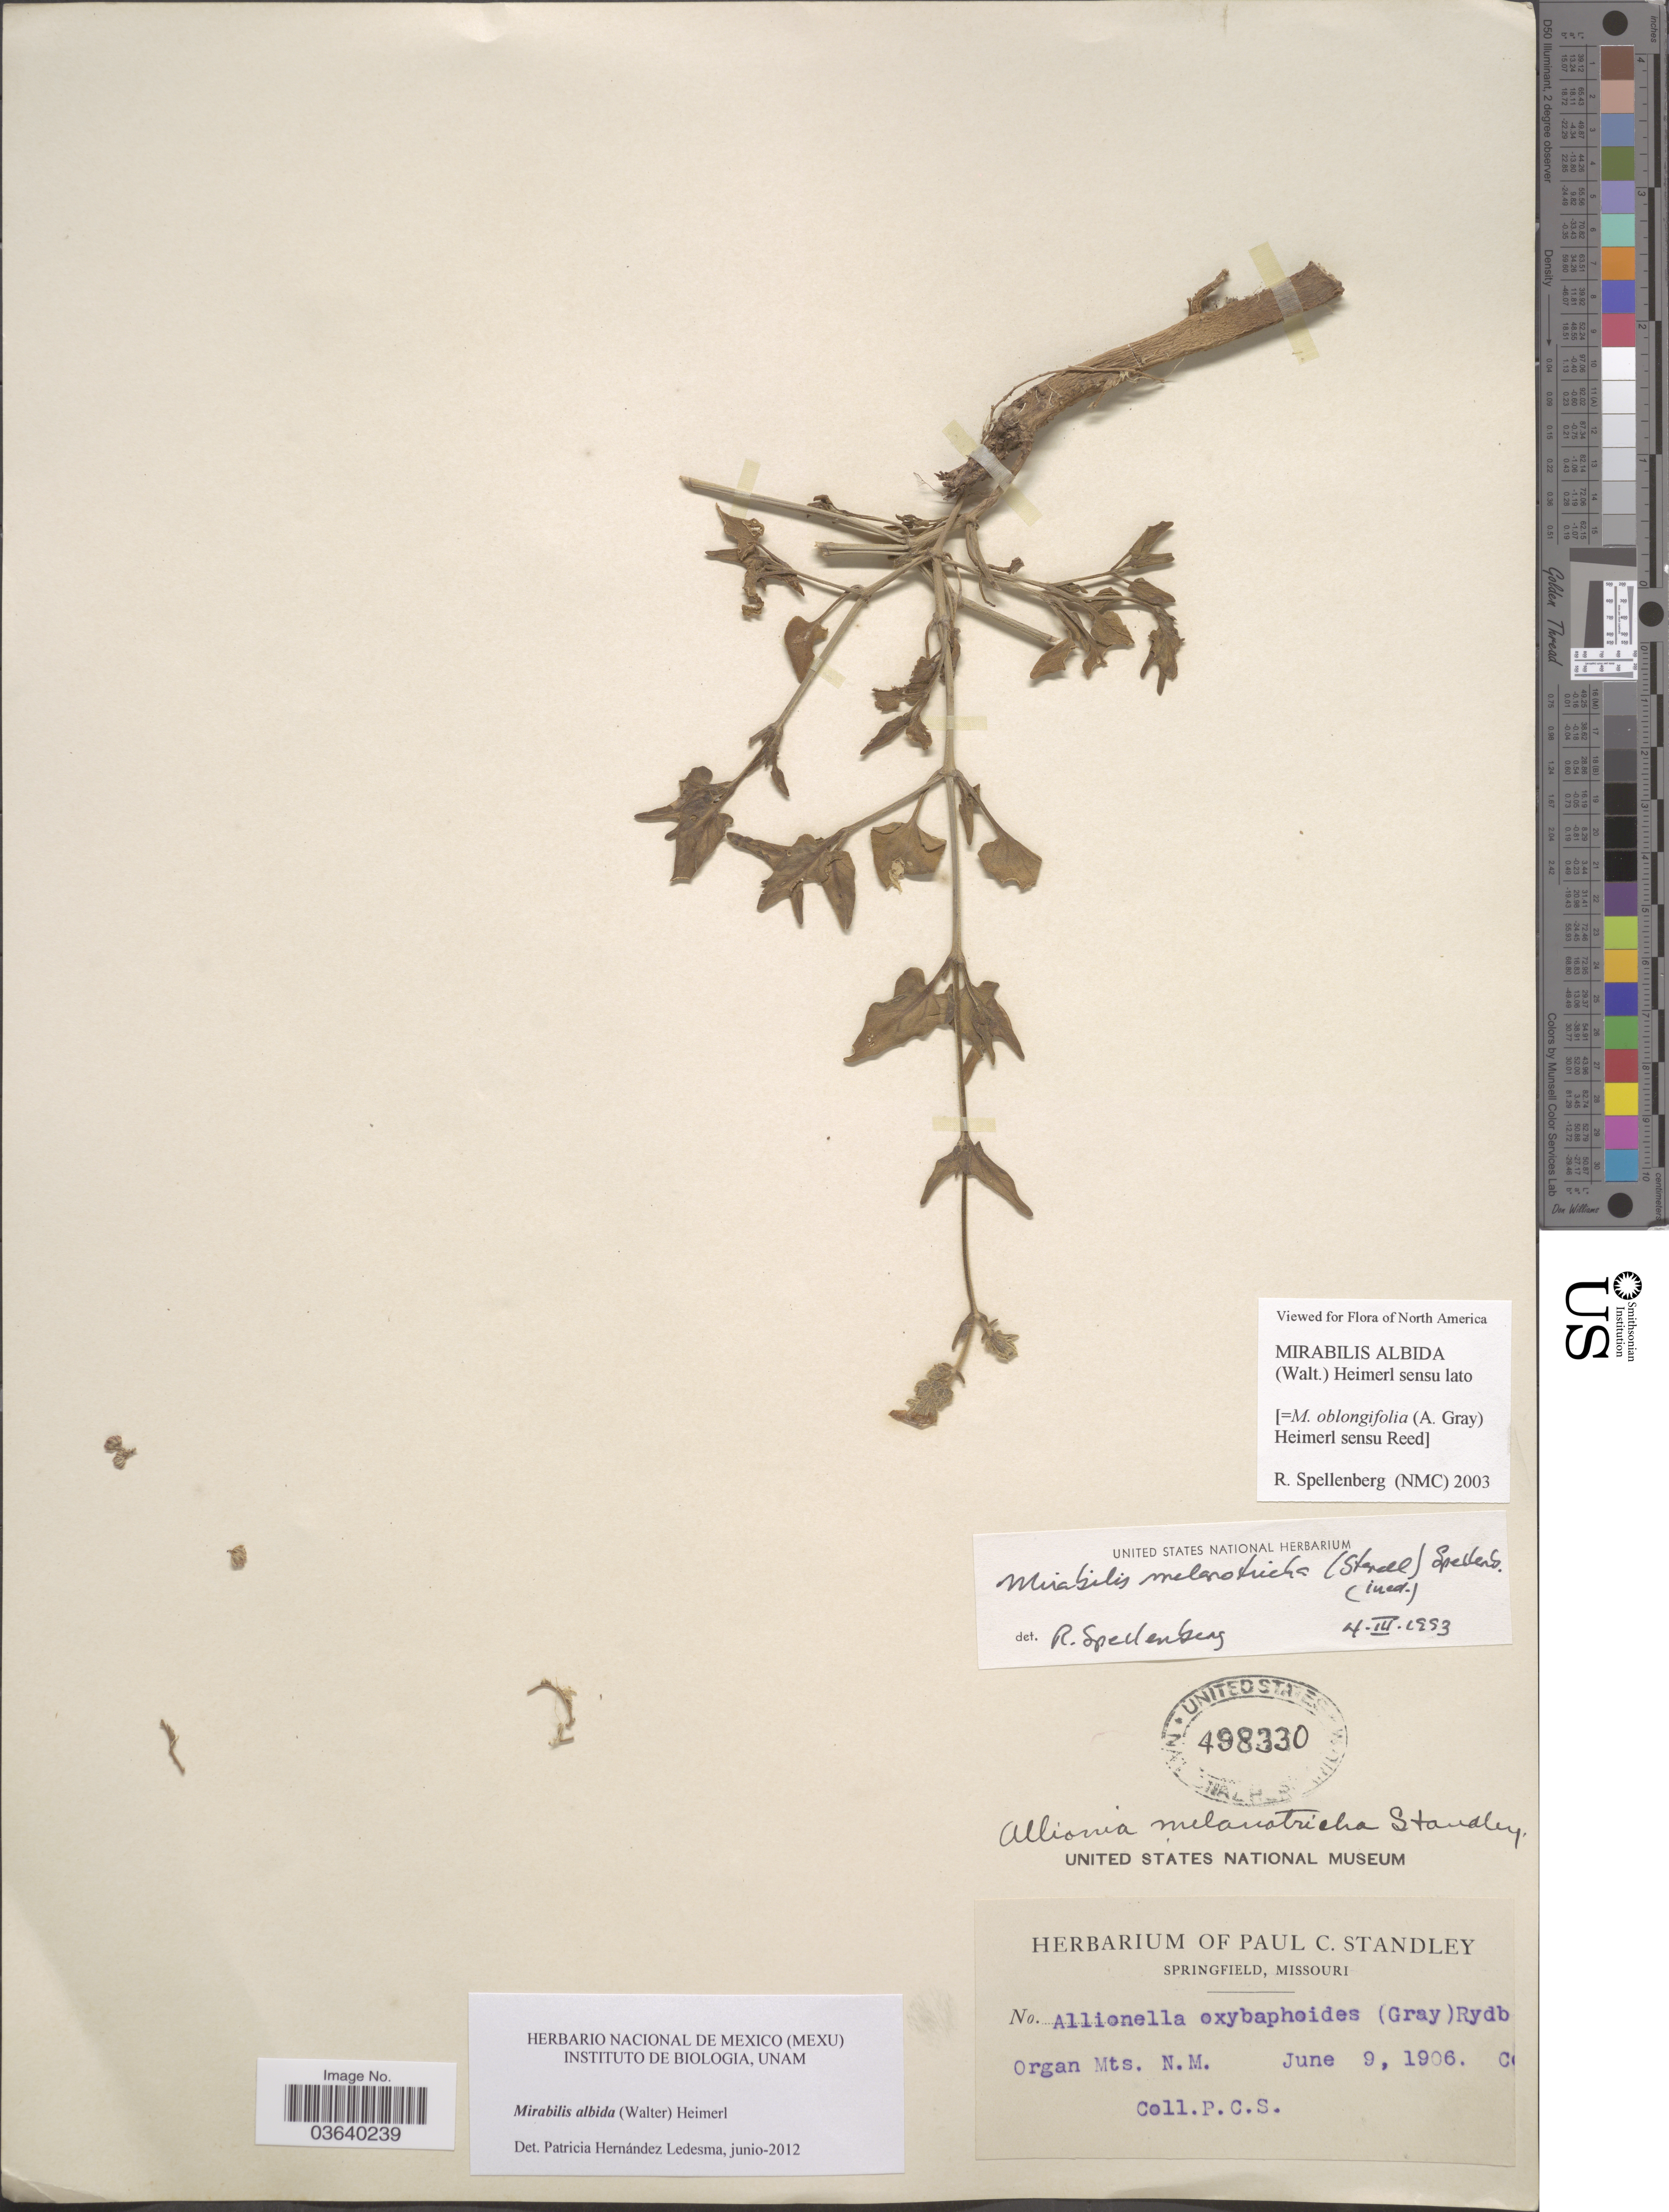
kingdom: Plantae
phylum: Tracheophyta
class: Magnoliopsida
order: Caryophyllales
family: Nyctaginaceae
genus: Mirabilis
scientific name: Mirabilis albida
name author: (Walter) Heimerl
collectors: P. C. Standley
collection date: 1906-06-09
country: United States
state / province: New Mexico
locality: Organ Mts.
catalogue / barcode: US 498330